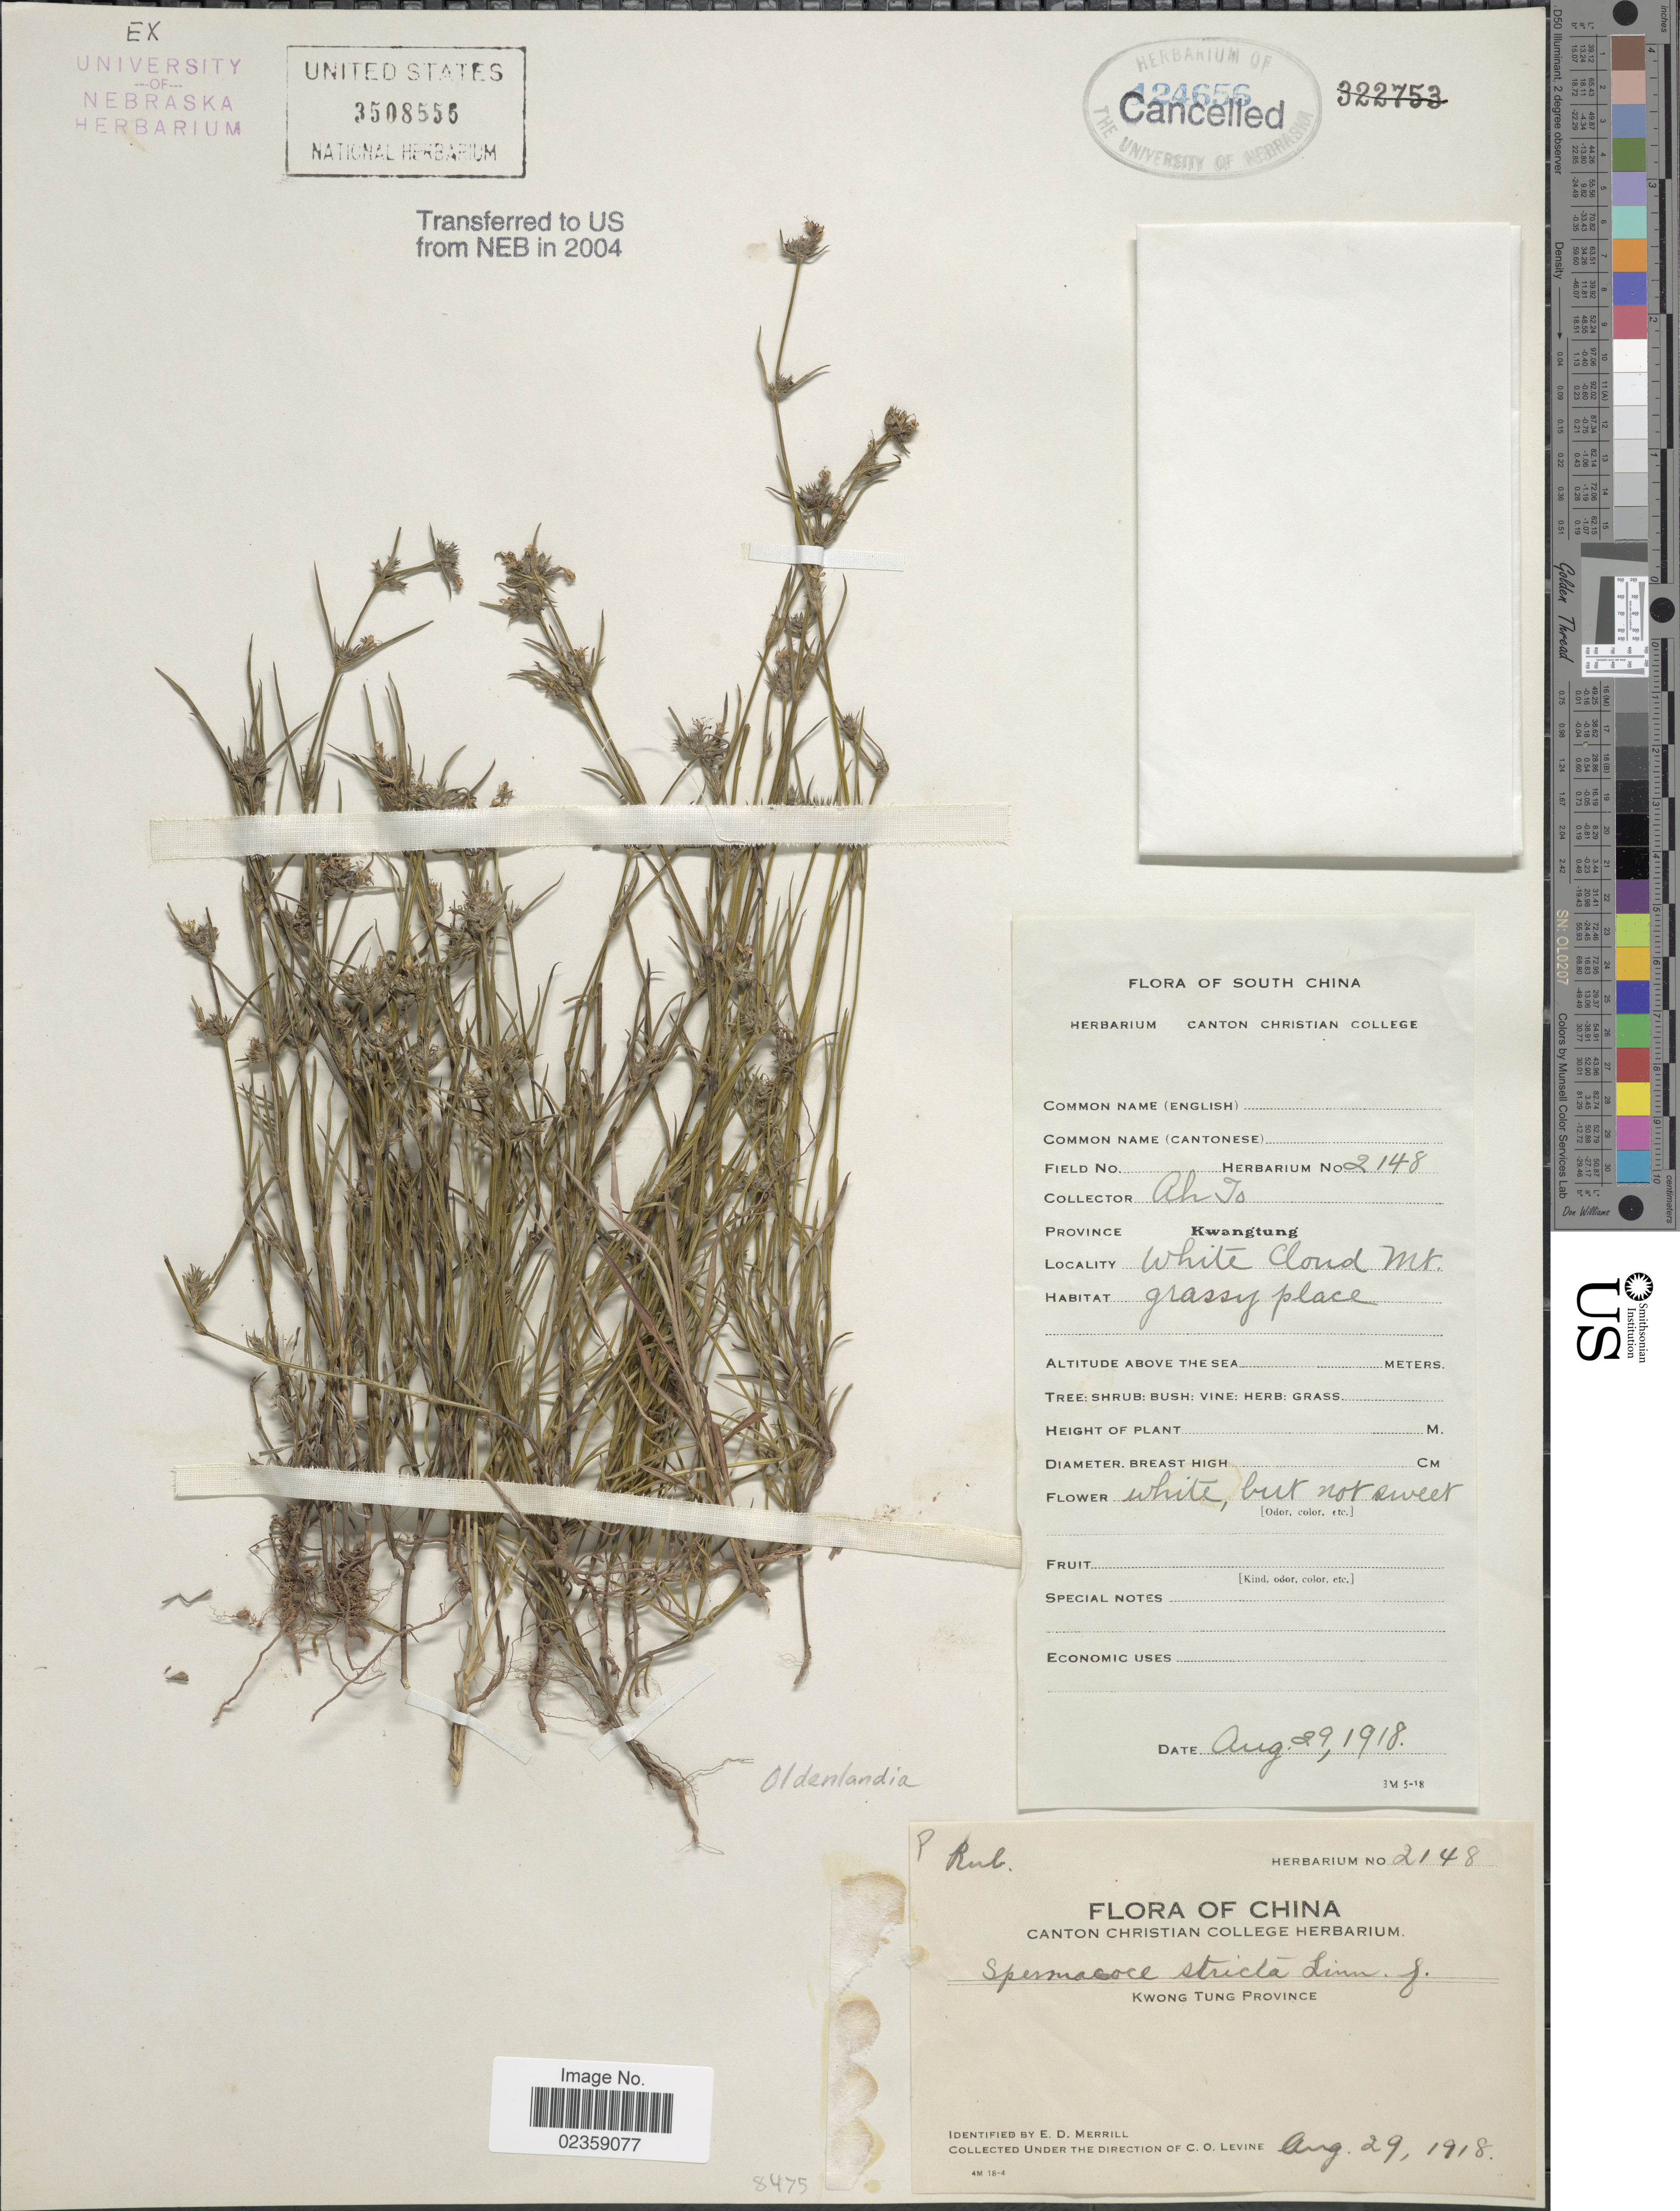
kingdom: Plantae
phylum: Tracheophyta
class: Magnoliopsida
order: Gentianales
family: Rubiaceae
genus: Oldenlandia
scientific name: Oldenlandia sp.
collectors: E. D. Merrill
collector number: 2148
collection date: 1918-08-29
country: China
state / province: Guangdong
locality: Kwong Tung Province. White Cloud Mt.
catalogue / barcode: US 3508556